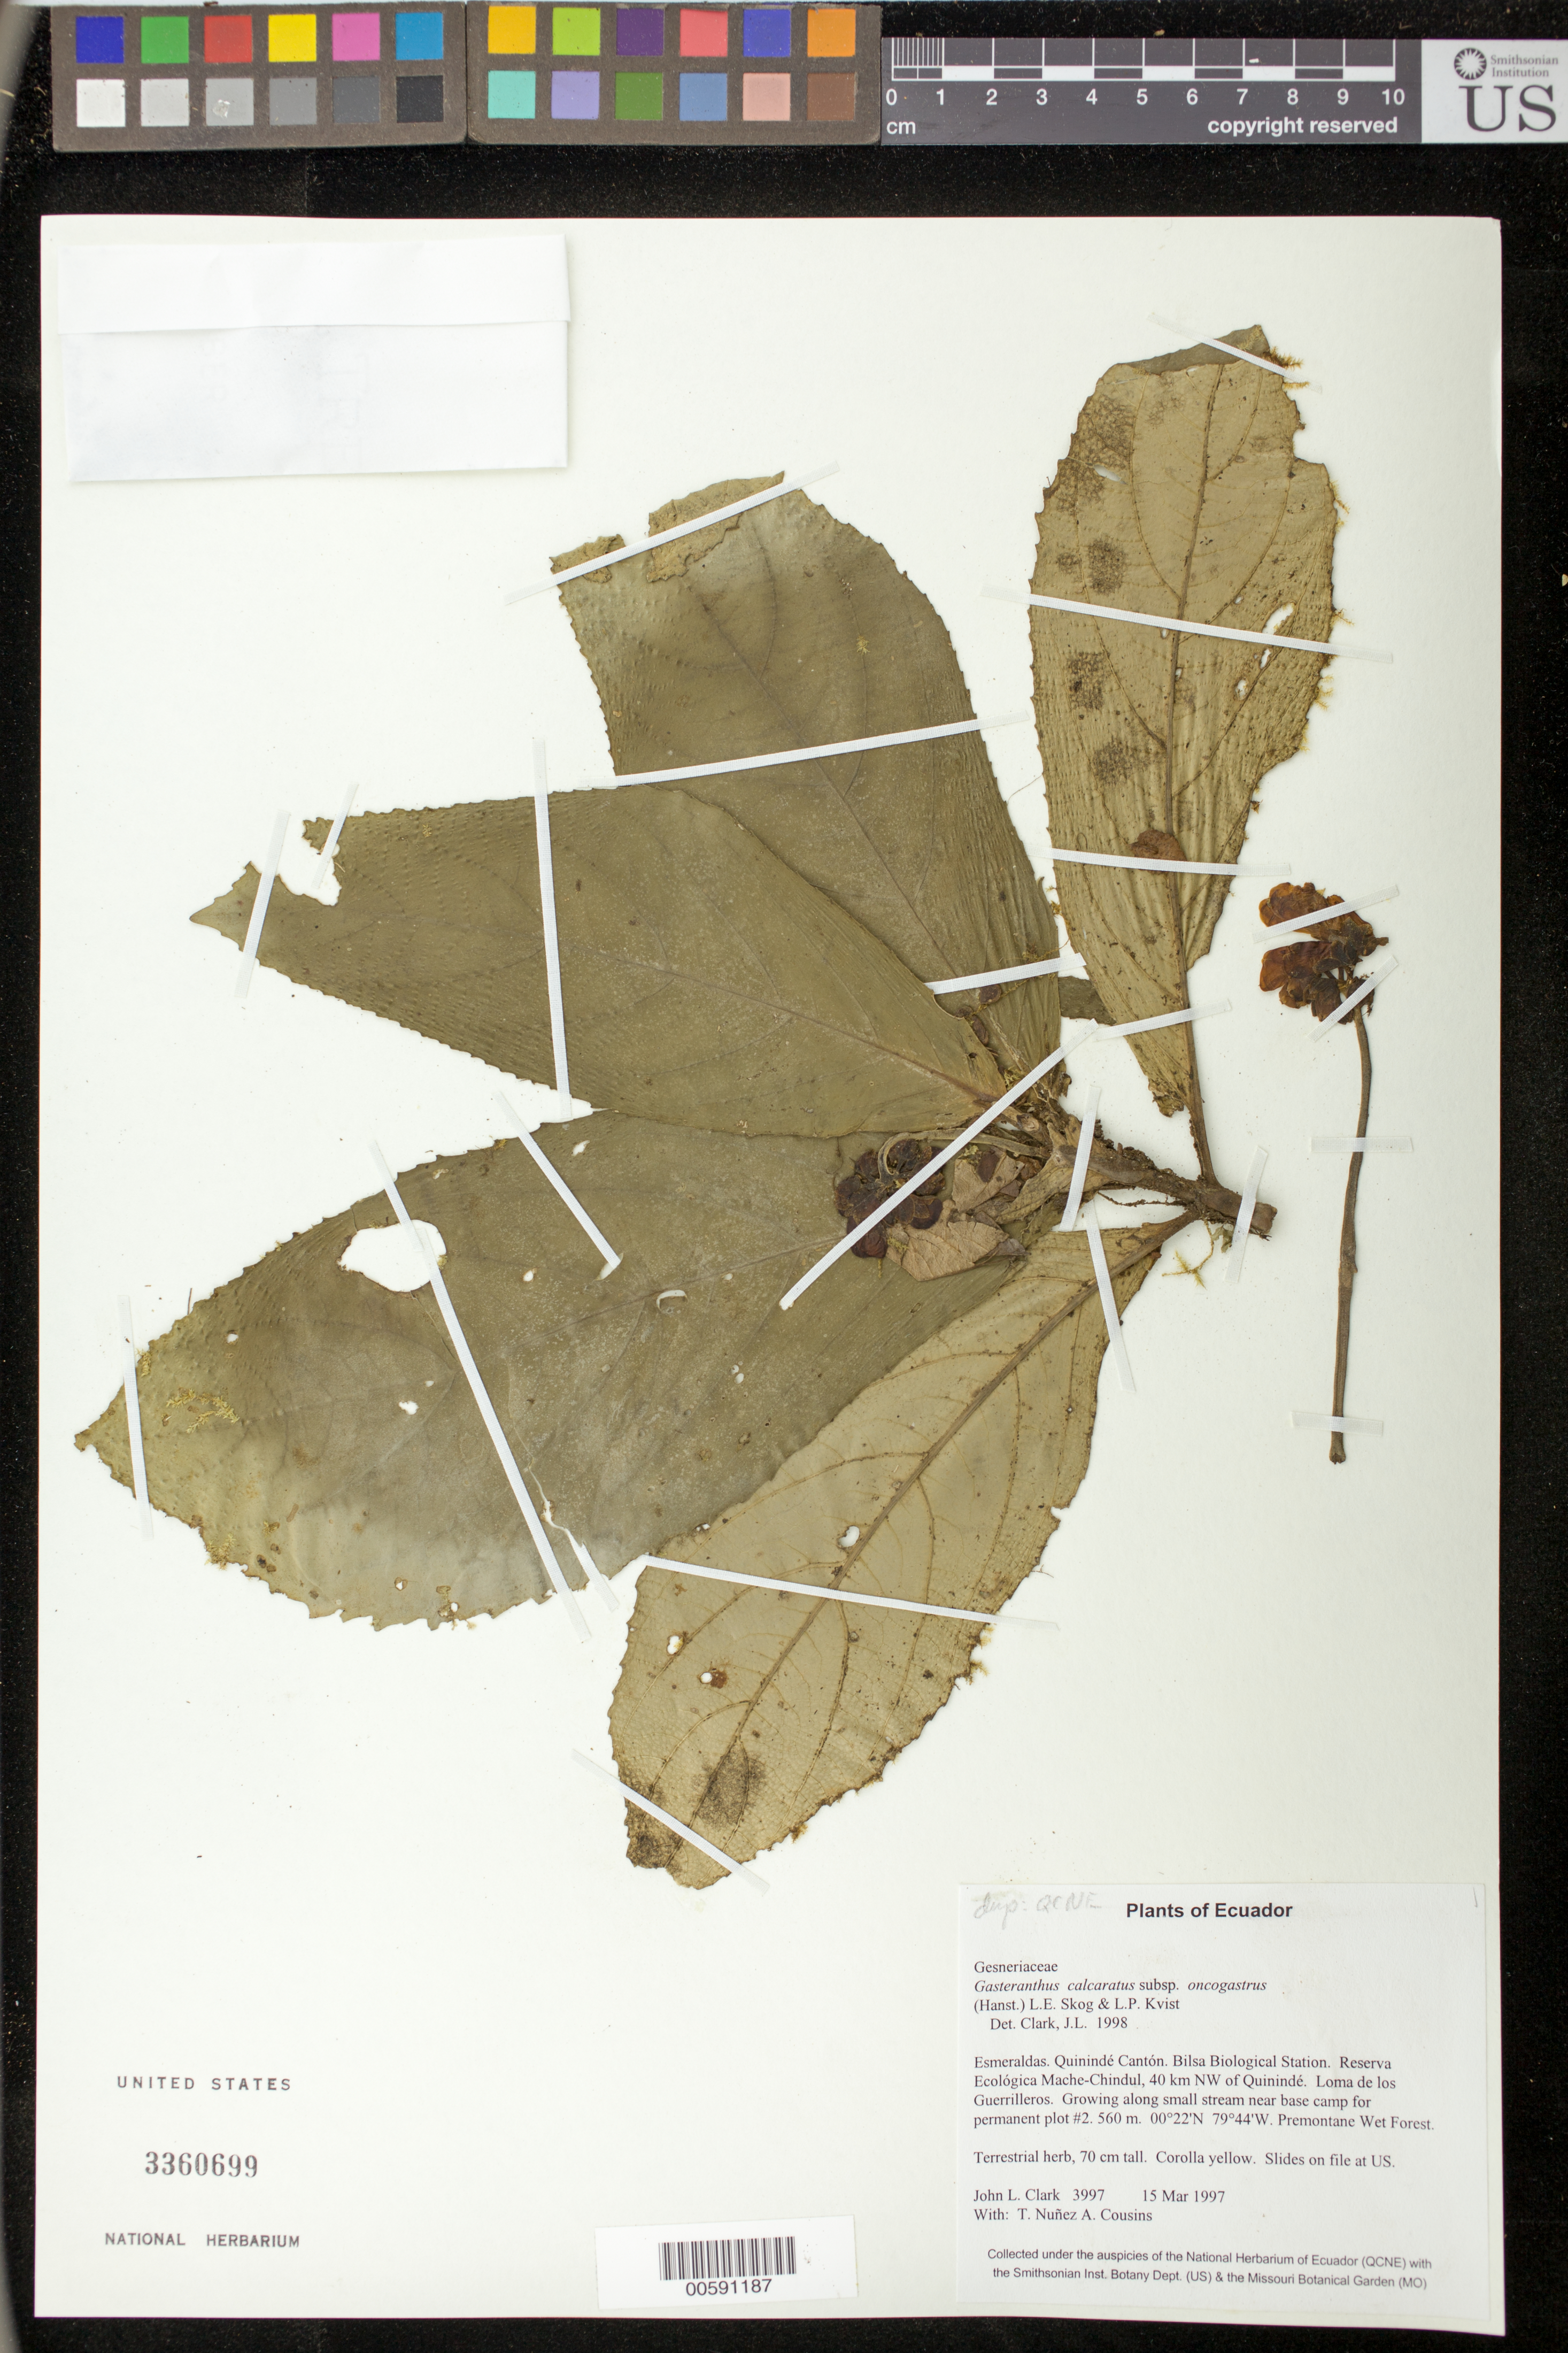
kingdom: Plantae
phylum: Tracheophyta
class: Magnoliopsida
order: Lamiales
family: Gesneriaceae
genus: Sinningia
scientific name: Sinningia incarnata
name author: (Aubl.) D.L. Denham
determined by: Clark, J. L., (SEL), The Marie Selby Botanical Garden (UNITED STATES)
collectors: J. L. Clark, A. Cousins, T. Núñez & J. Ritcher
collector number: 3997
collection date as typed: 15 Mar 1997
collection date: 1997-03-15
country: Ecuador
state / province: Esmeraldas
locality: Quinindé Cantón. Bilsa Biological Station. Reserva Ecológica Mache-Chindul, 40 km NW of Quinindé. Loma de los Guerrilleros. Growing along small stream near base camp for permanent plot #2.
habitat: Premontane Wet Forest.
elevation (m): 560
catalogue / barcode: US 3360699